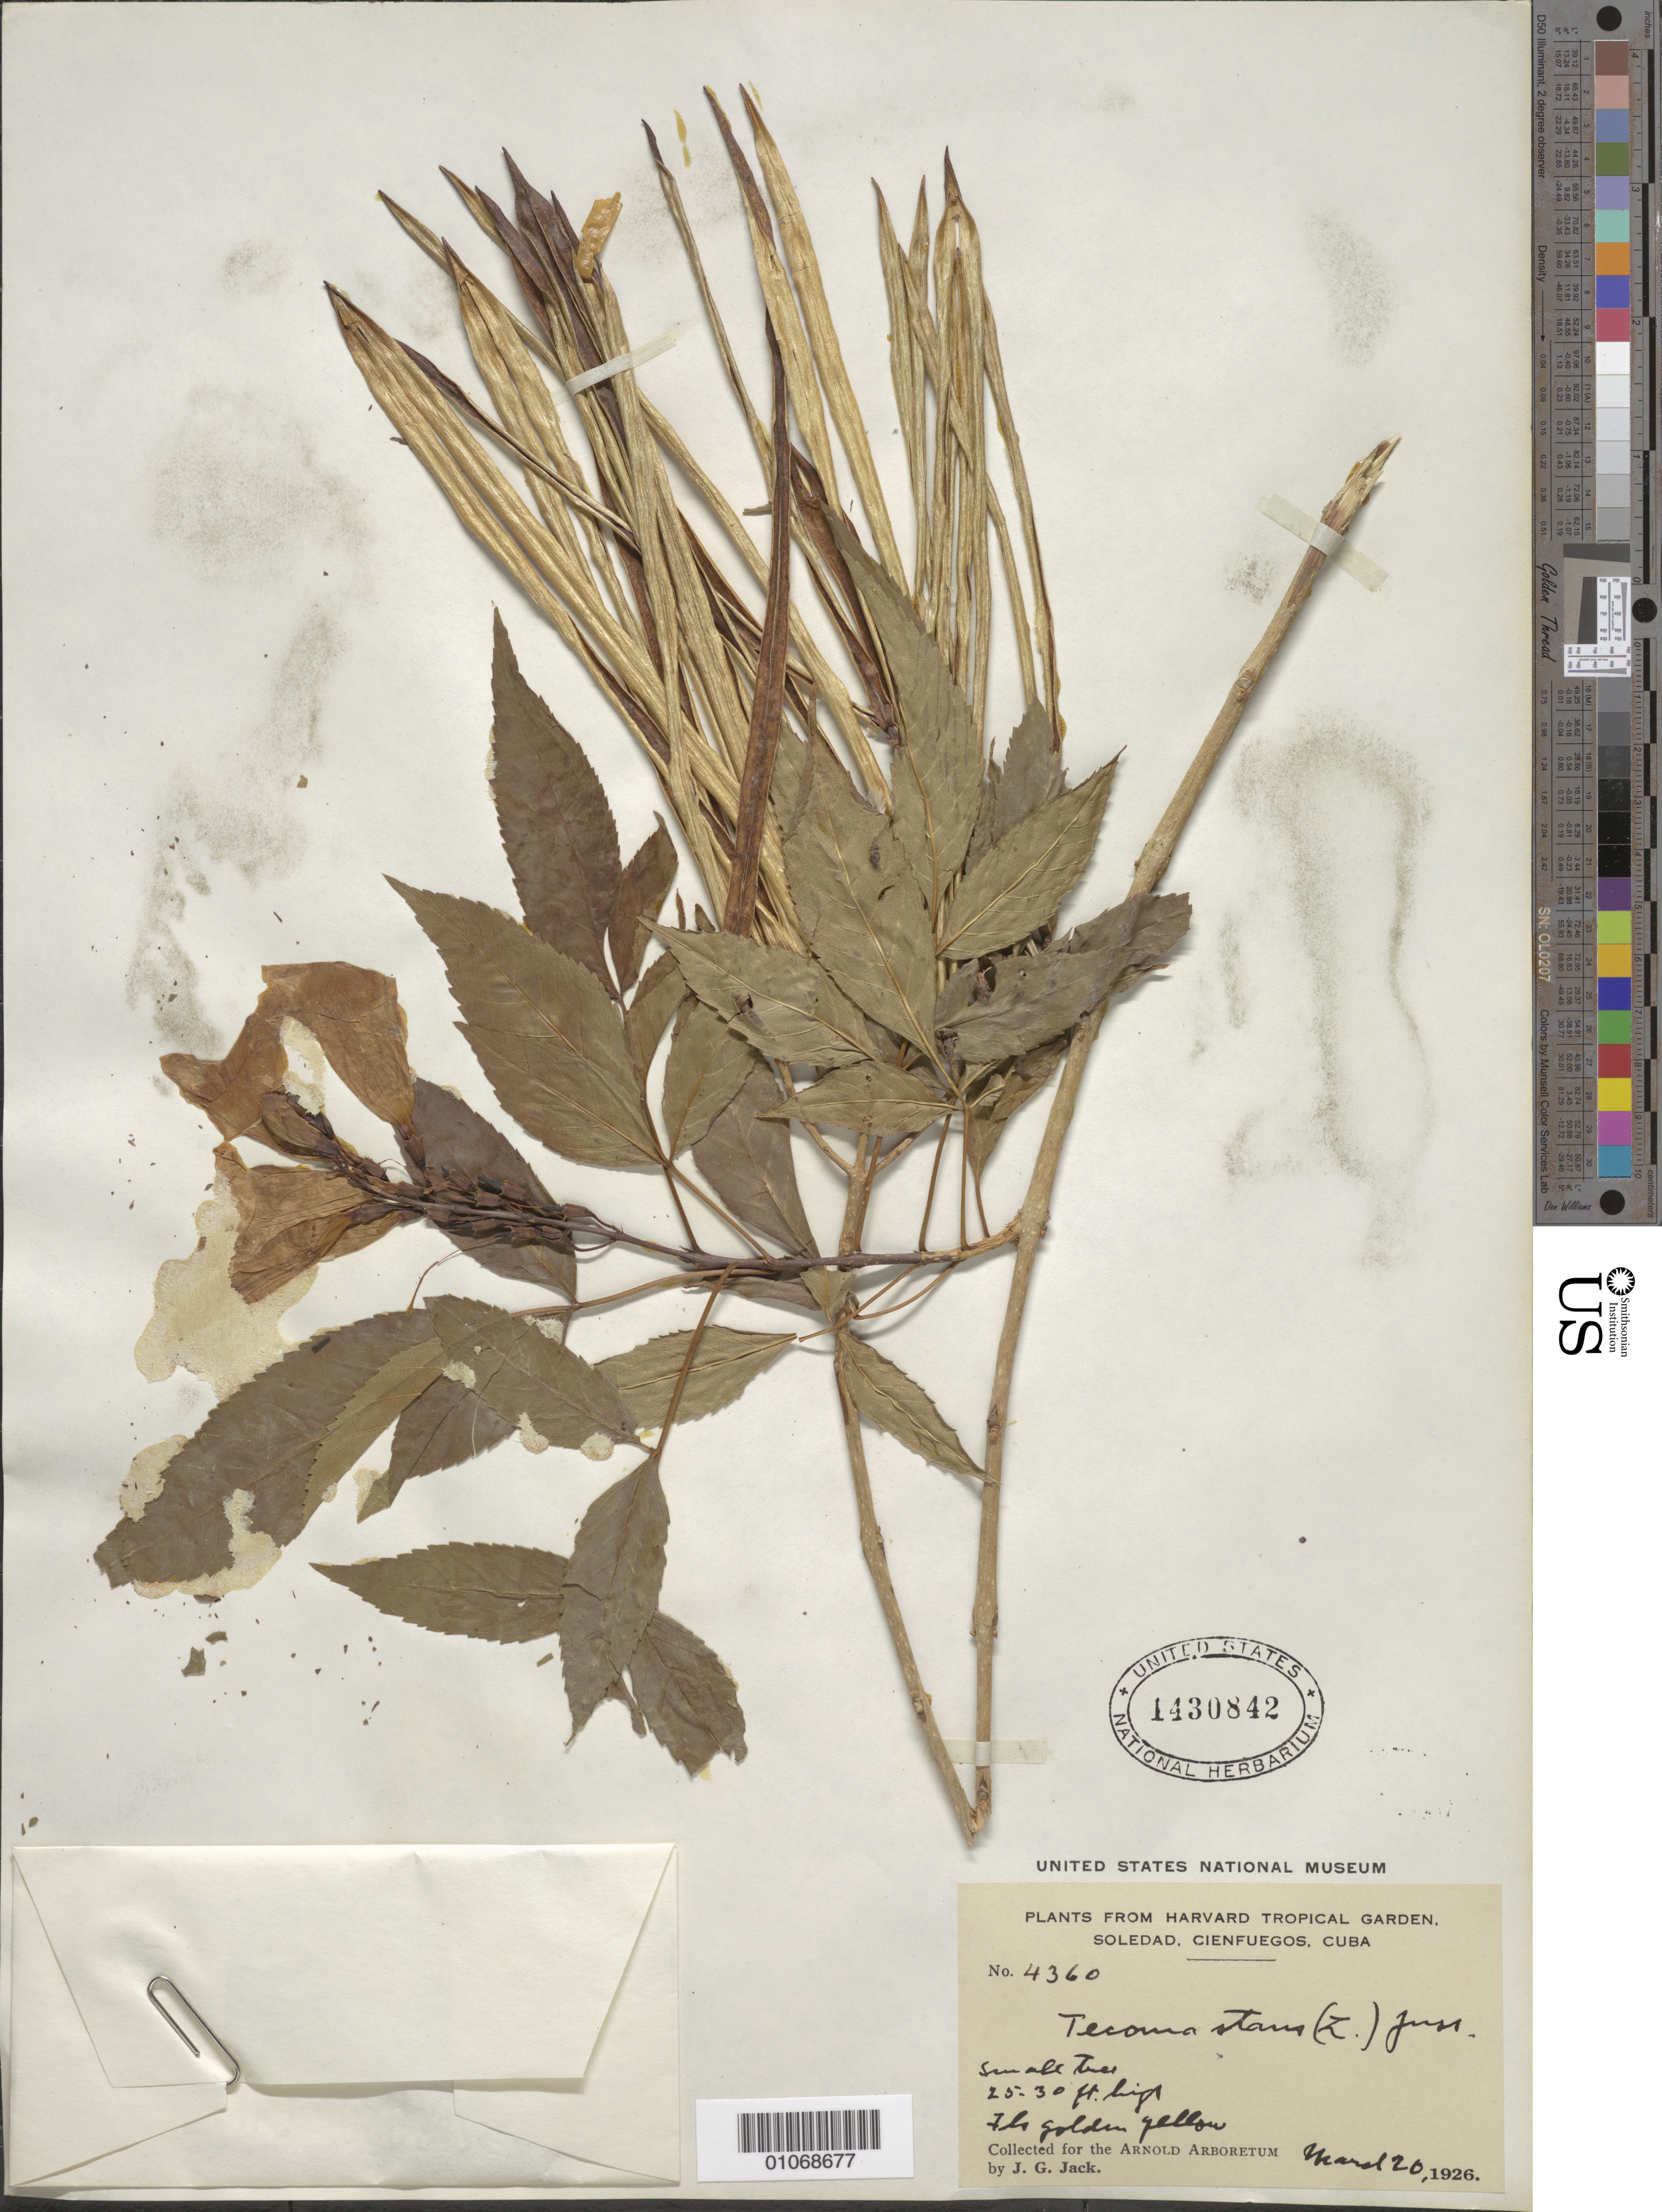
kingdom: Plantae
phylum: Tracheophyta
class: Magnoliopsida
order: Lamiales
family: Bignoniaceae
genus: Tecoma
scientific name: Tecoma stans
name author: (L.) Juss. ex Kunth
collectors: J. G. Jack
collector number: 4360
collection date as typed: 20 Mar 1926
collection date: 1926-03-20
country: Cuba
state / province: Cienfuegos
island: Cuba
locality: Soledad, Cienfuegos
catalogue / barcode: US 1430842